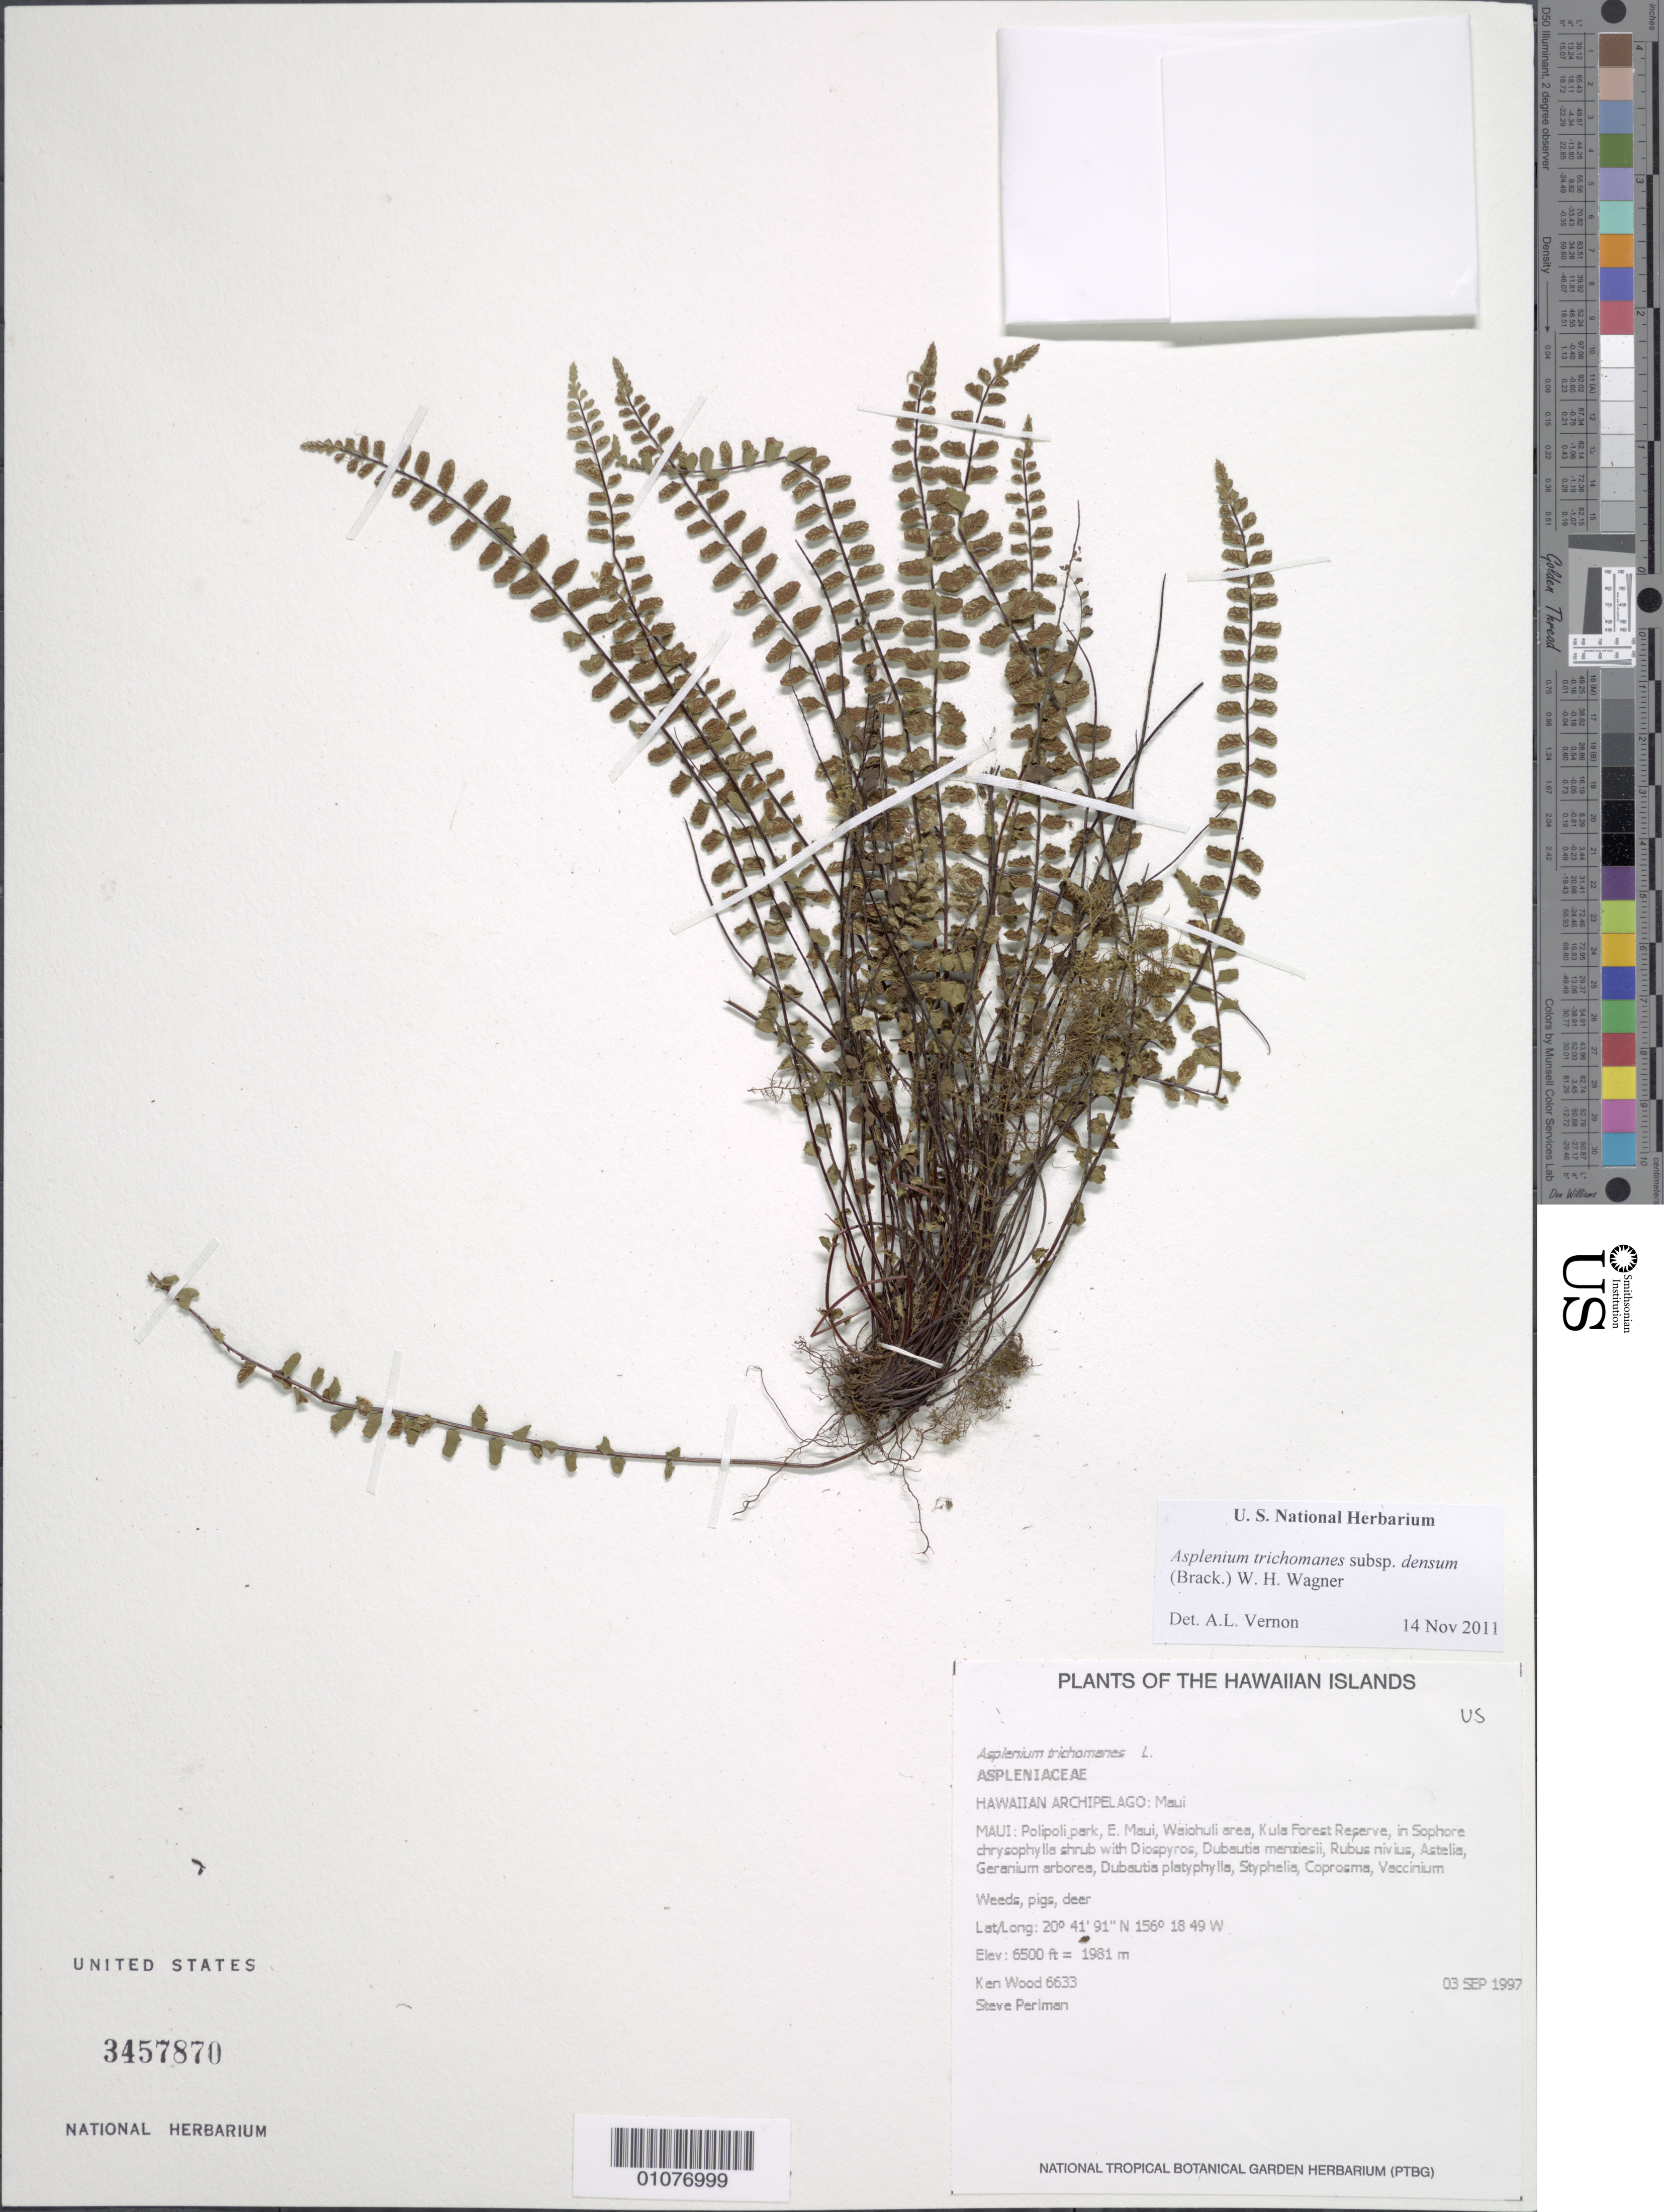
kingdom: Plantae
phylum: Tracheophyta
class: Polypodiopsida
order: Polypodiales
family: Aspleniaceae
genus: Asplenium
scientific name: Asplenium trichomanes subsp. densum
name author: (Brack.) W.H. Wagner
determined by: Vernon, A. L.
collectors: K. R. Wood & S. P. Perlman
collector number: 6633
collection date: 1997-09-03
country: United States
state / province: Hawaii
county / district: Maui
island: Maui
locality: Polipoli park, E. Maui, Waiohuli area, Kula Forest Reserve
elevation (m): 1981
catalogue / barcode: US 3457870